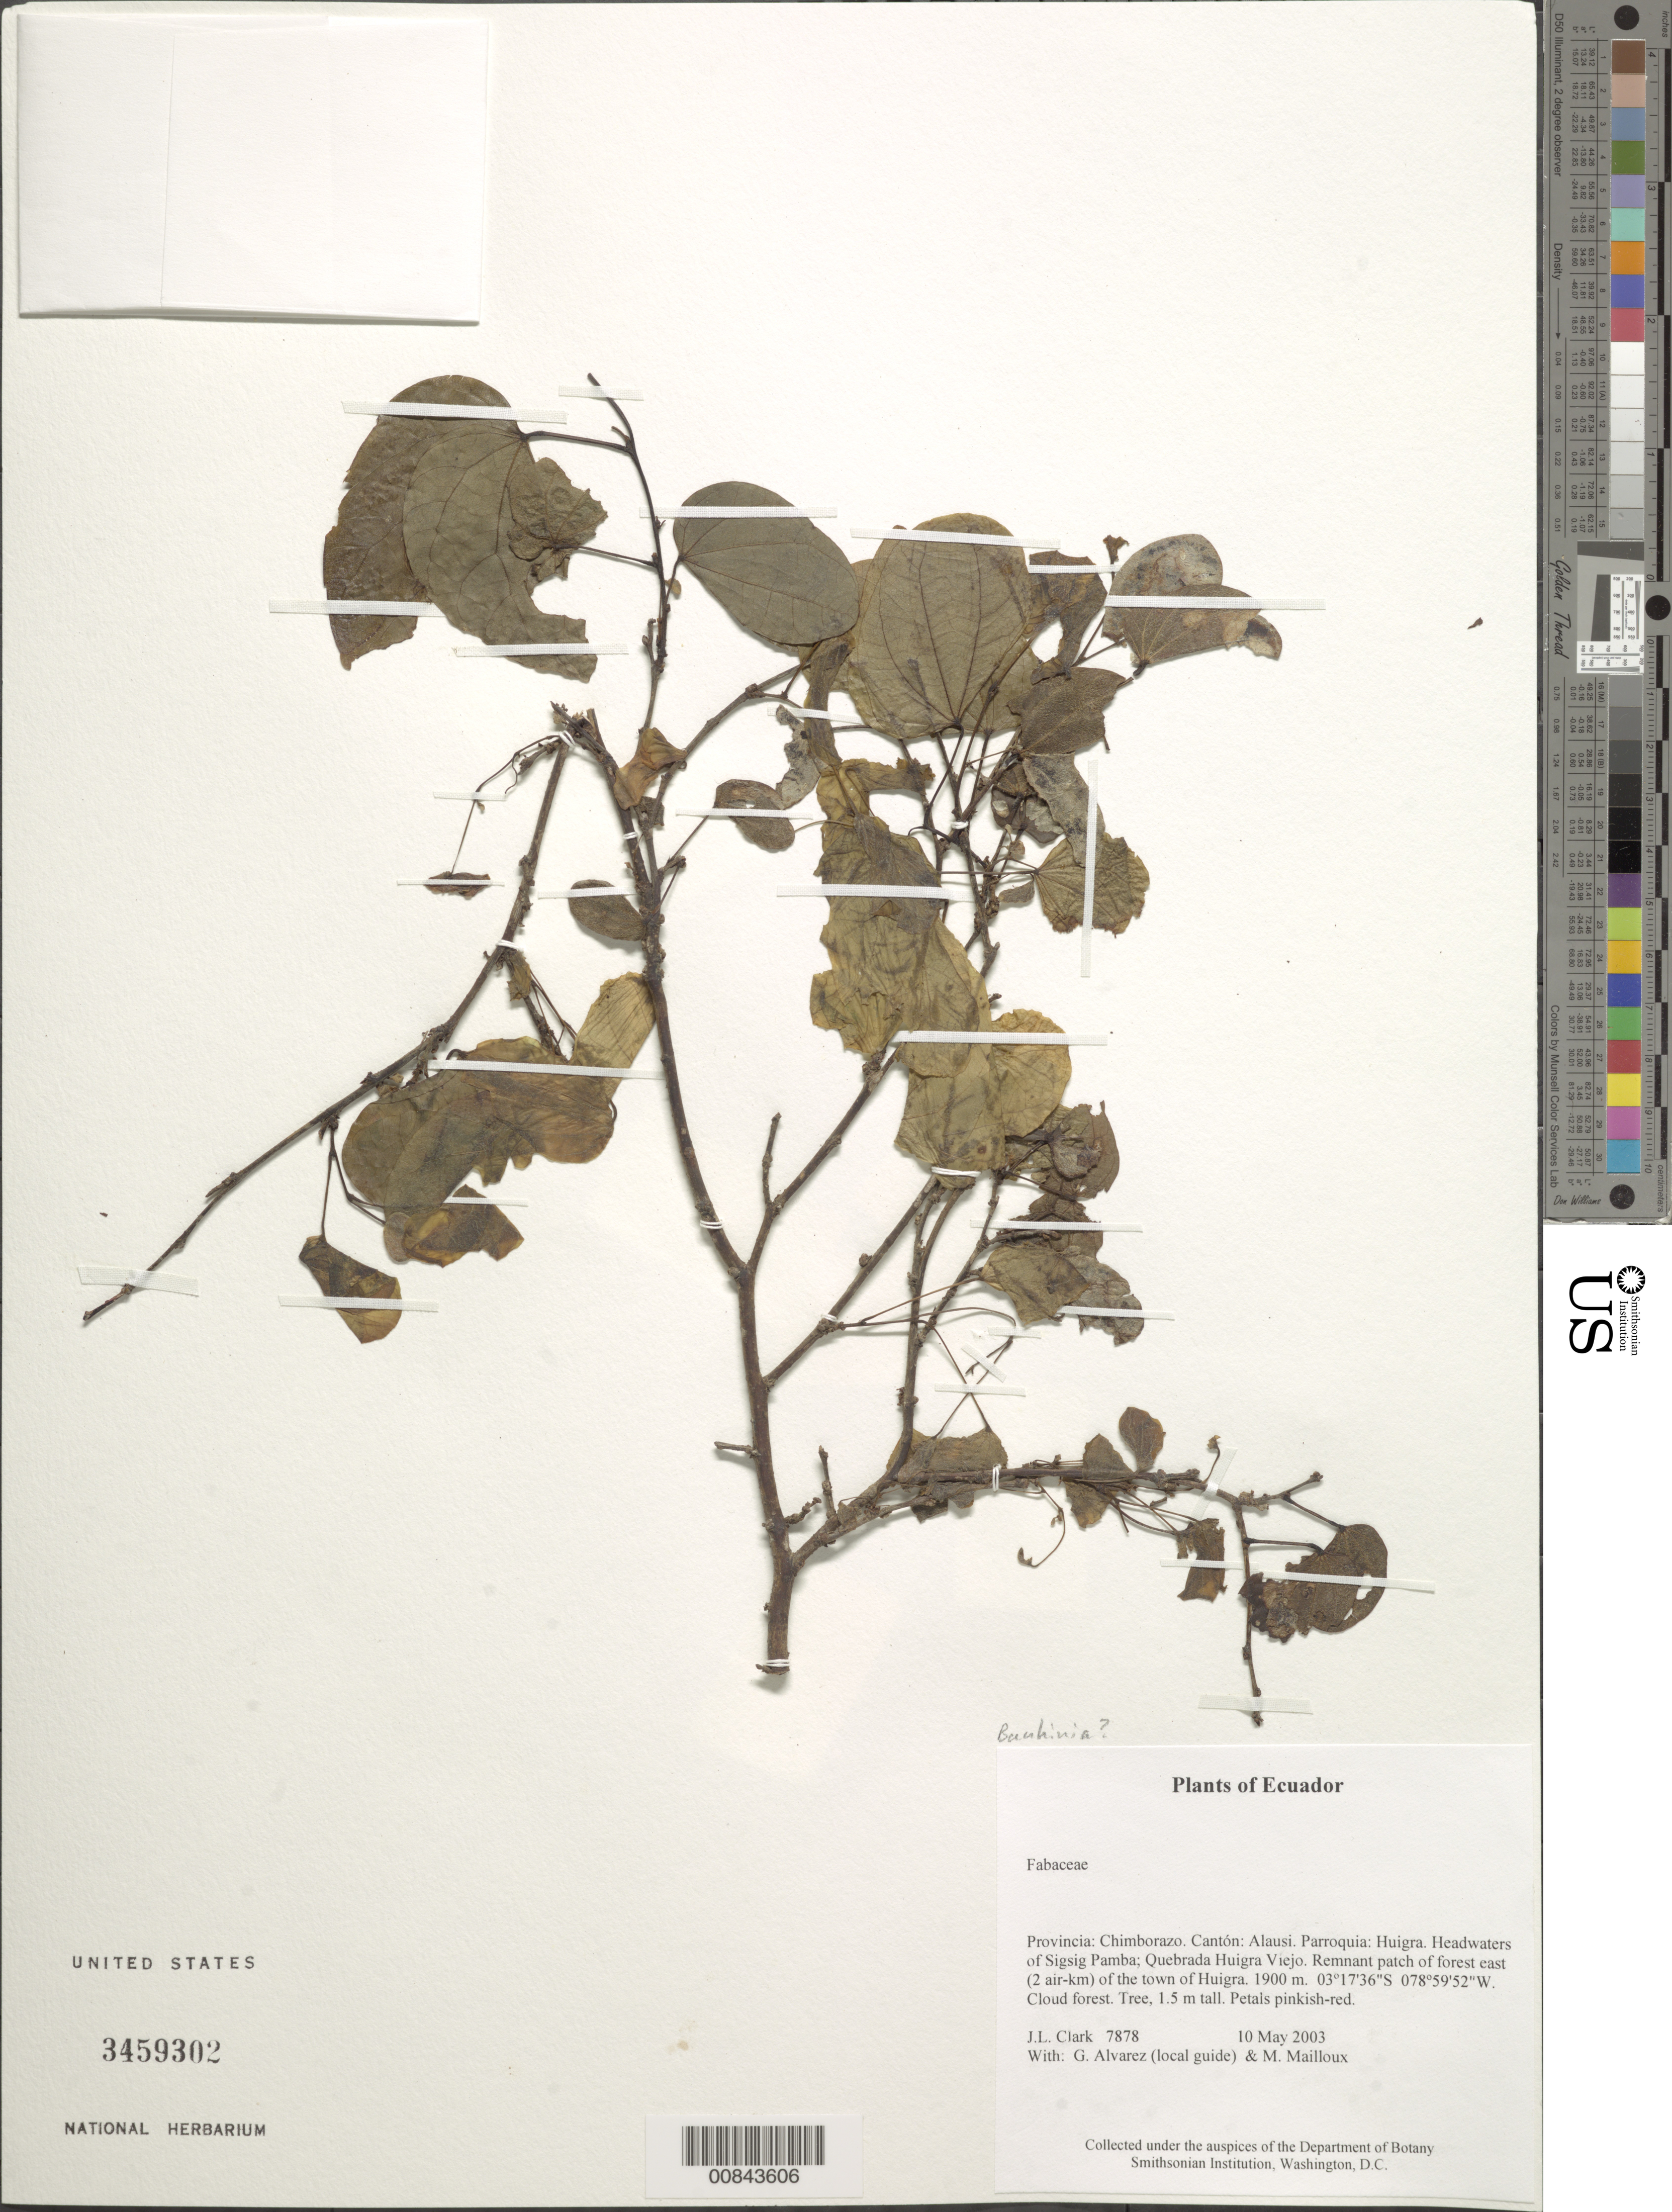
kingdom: Plantae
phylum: Tracheophyta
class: Magnoliopsida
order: Fabales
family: Fabaceae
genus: Bauhinia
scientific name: Bauhinia sp.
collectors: J. L. Clark et al.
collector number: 7878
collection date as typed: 10 May 2003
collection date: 2003-05-10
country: Ecuador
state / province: Chimborazo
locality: Canton Alausi, Parroquia Hulgra, headwaters of Sigsig Pamba, Quebrada Huiga Viejo.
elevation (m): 1900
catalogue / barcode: US 3459302